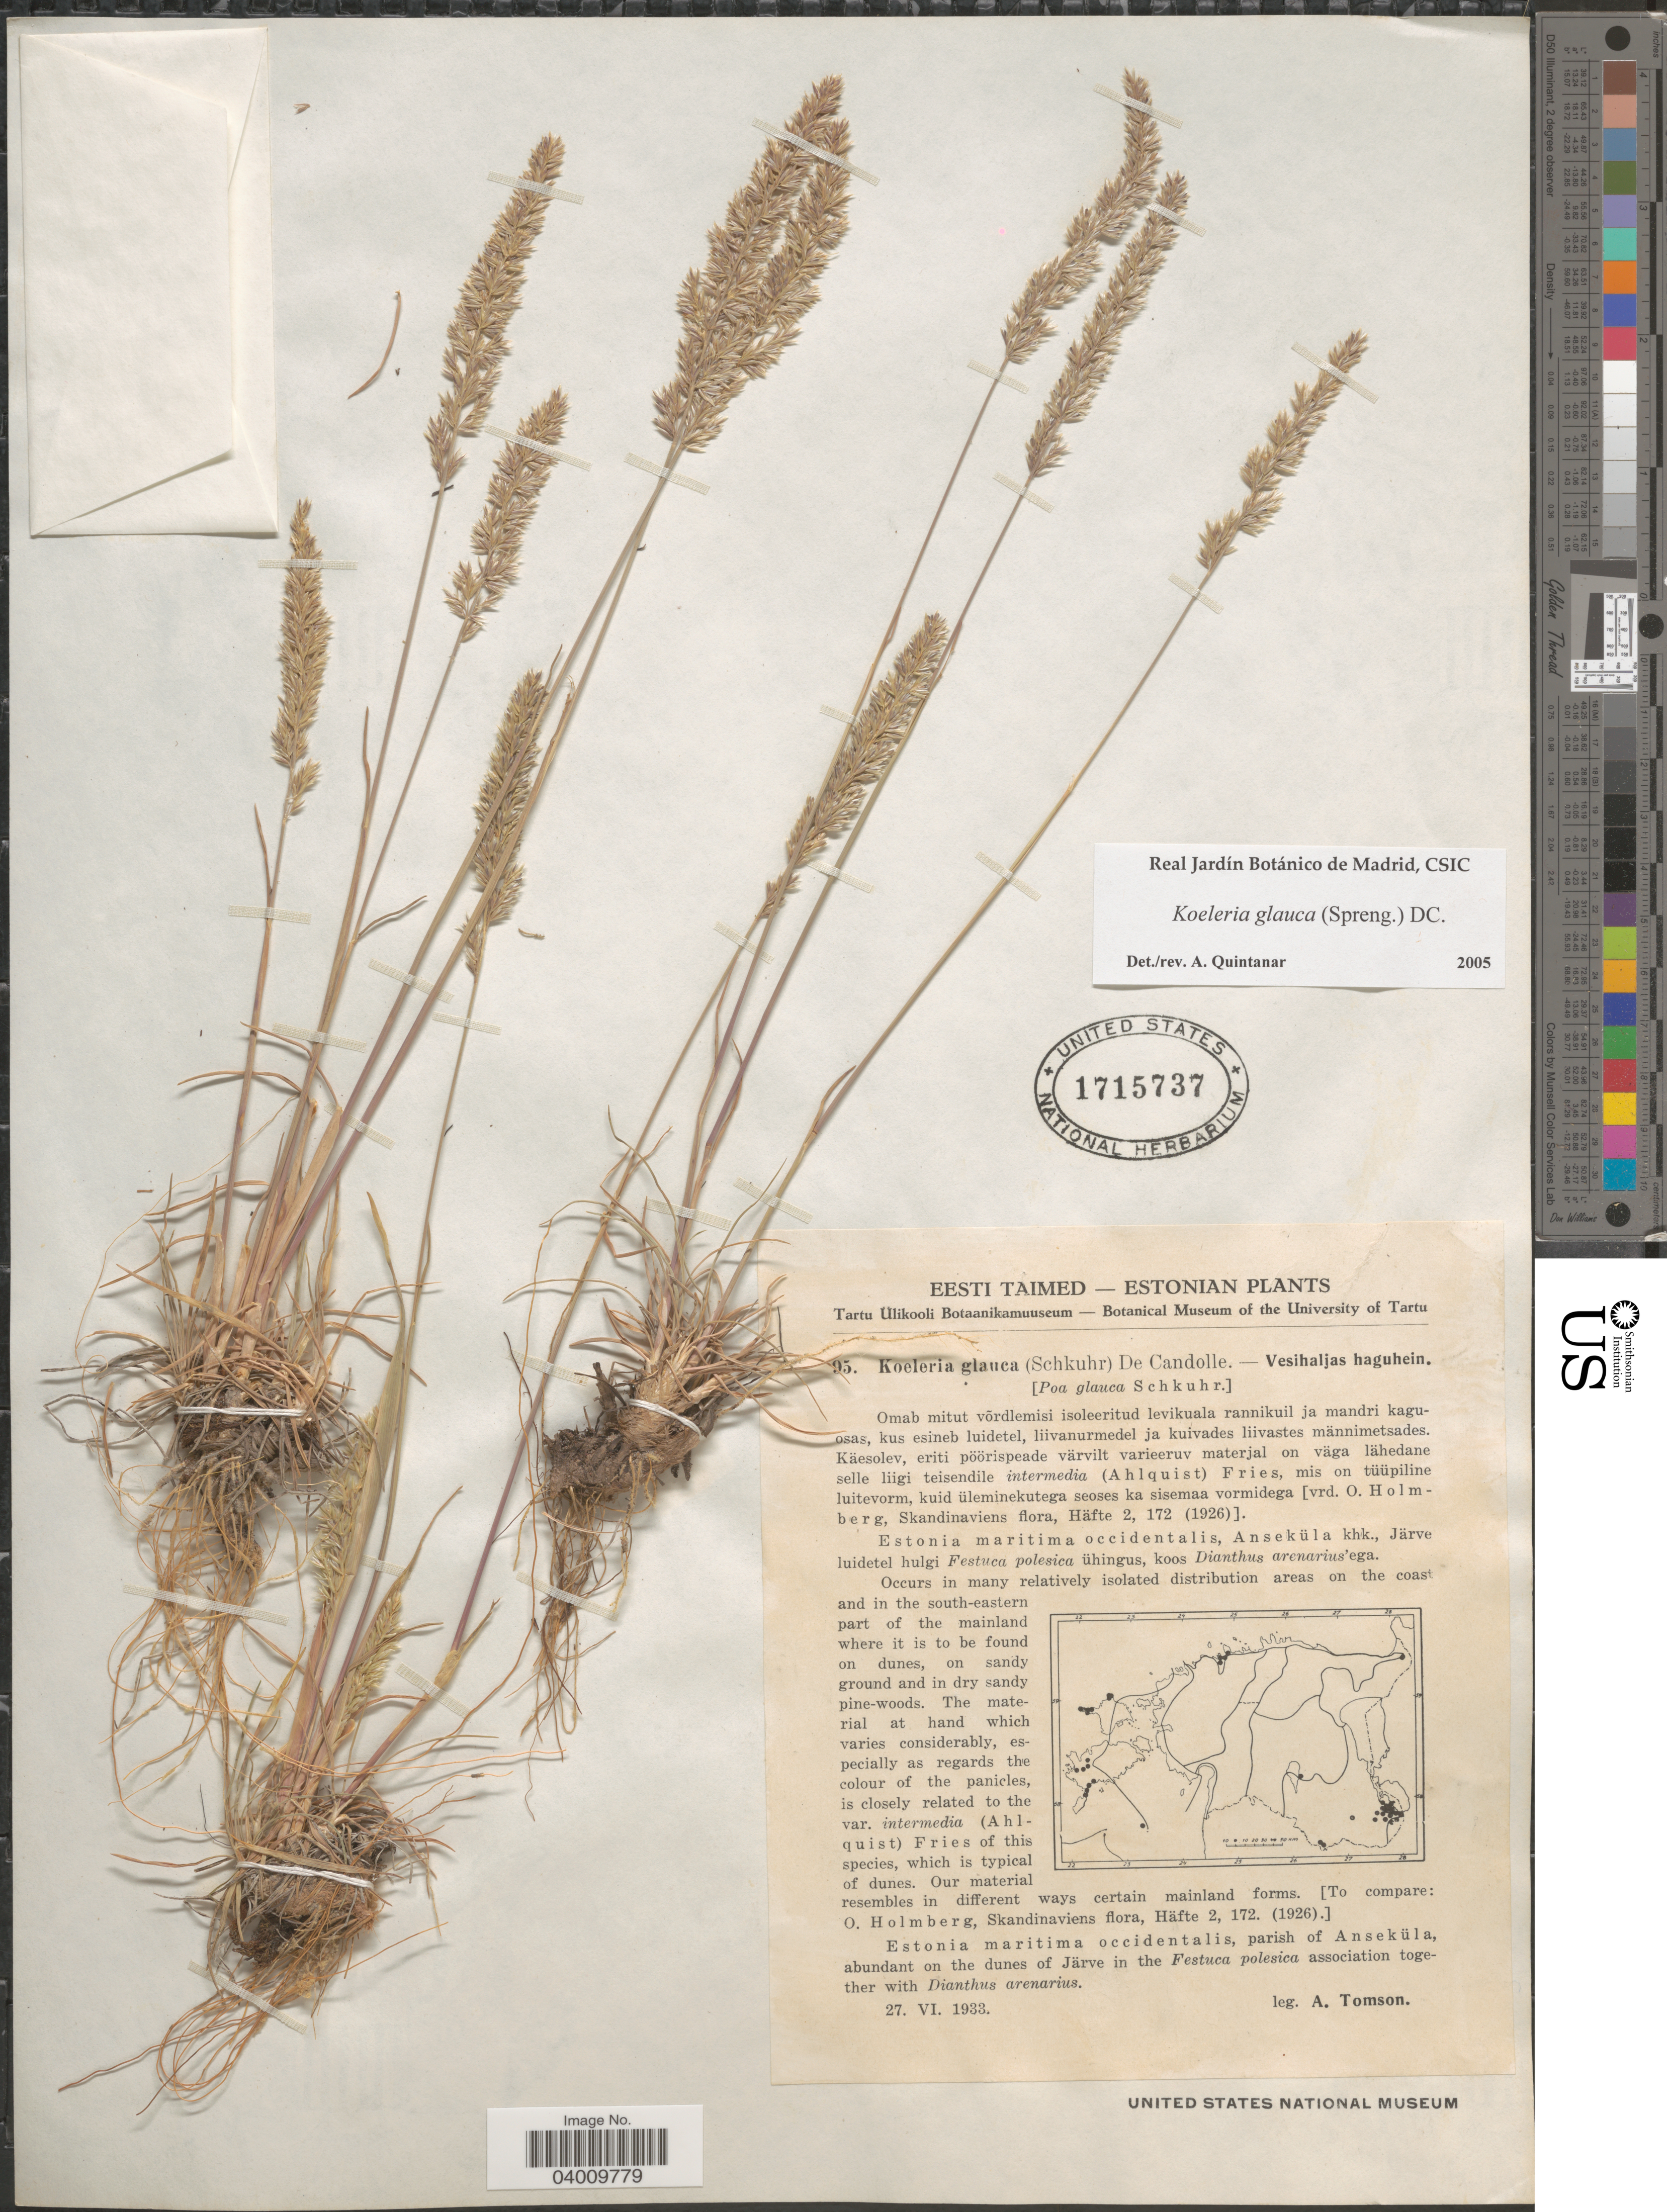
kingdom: Plantae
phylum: Tracheophyta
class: Liliopsida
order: Poales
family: Poaceae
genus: Koeleria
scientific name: Koeleria glauca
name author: (Spreng.) DC.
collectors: A. Tomson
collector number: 95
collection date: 1933-06-27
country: Estonia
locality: Estonia maritima occidentalis, parish of Anseküla, abundant on the dunes of Järve.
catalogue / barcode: US 1715737